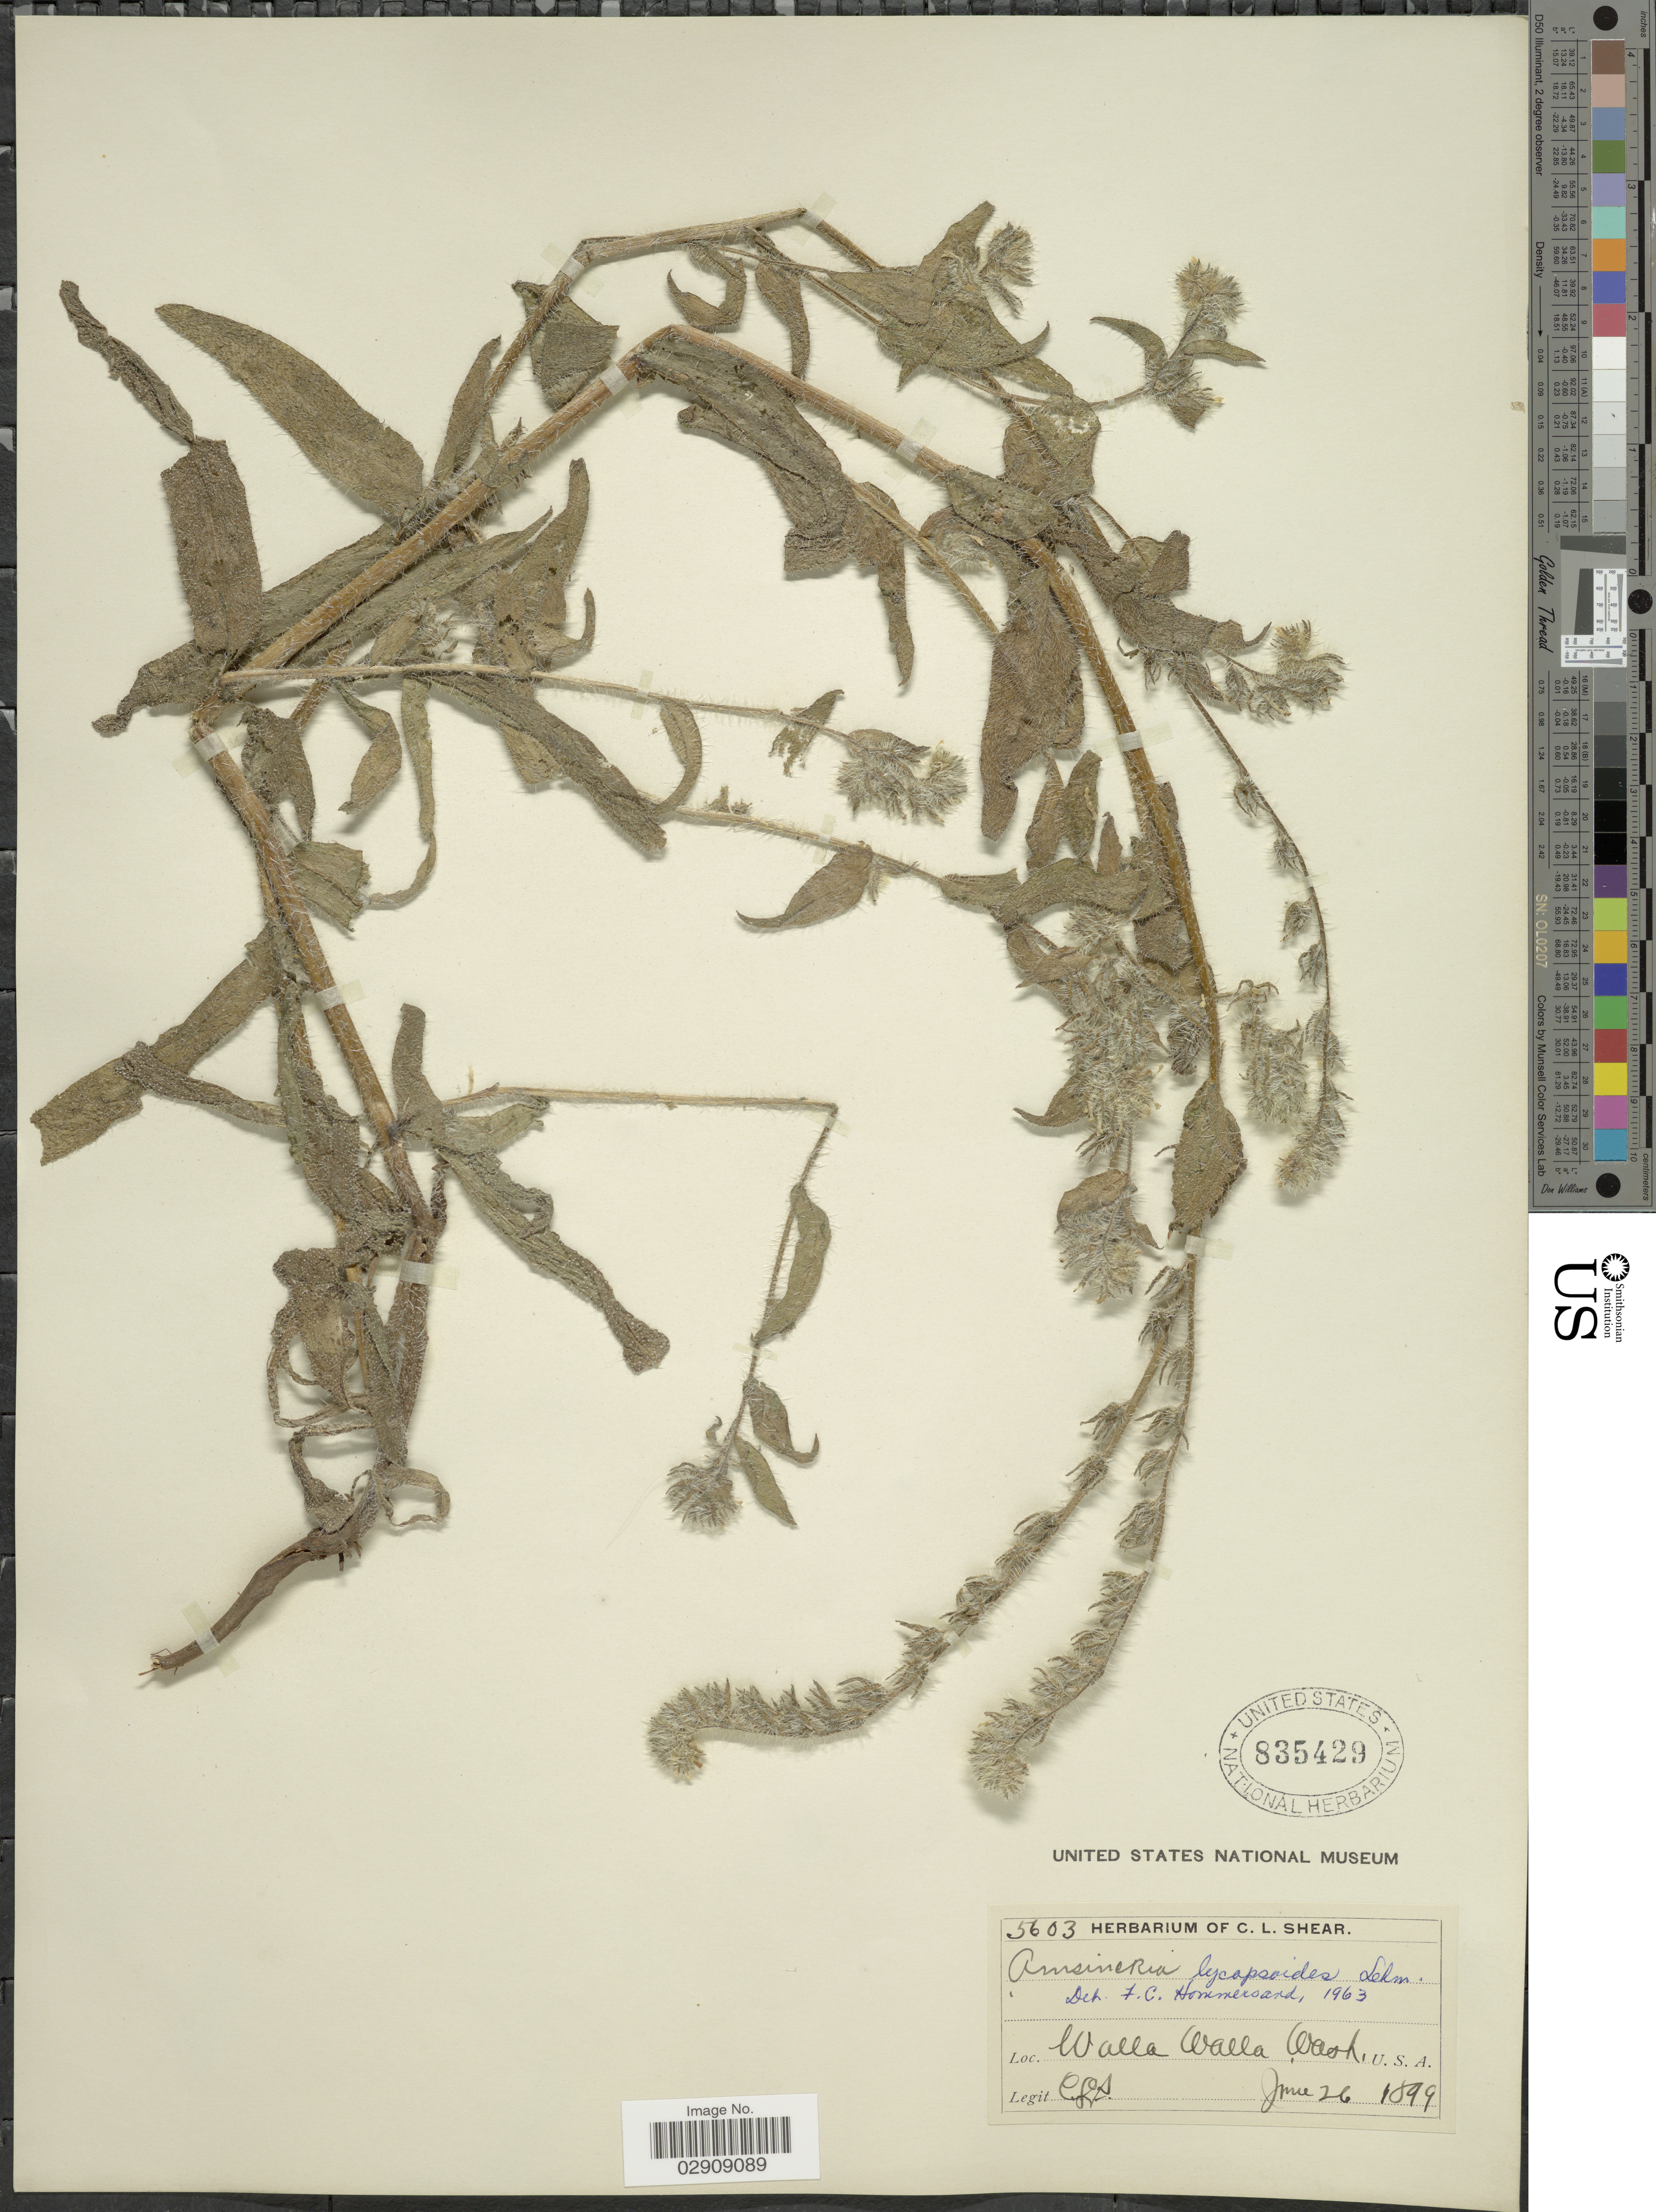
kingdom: Plantae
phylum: Tracheophyta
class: Magnoliopsida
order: Boraginales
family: Boraginaceae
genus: Amsinckia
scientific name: Amsinckia lycopsoides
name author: Lehm.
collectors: C. L. Shear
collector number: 5603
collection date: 1899-06-26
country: United States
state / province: Washington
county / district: Walla Walla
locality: Walla Walla Wash. U.S.A.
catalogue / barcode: US 835429